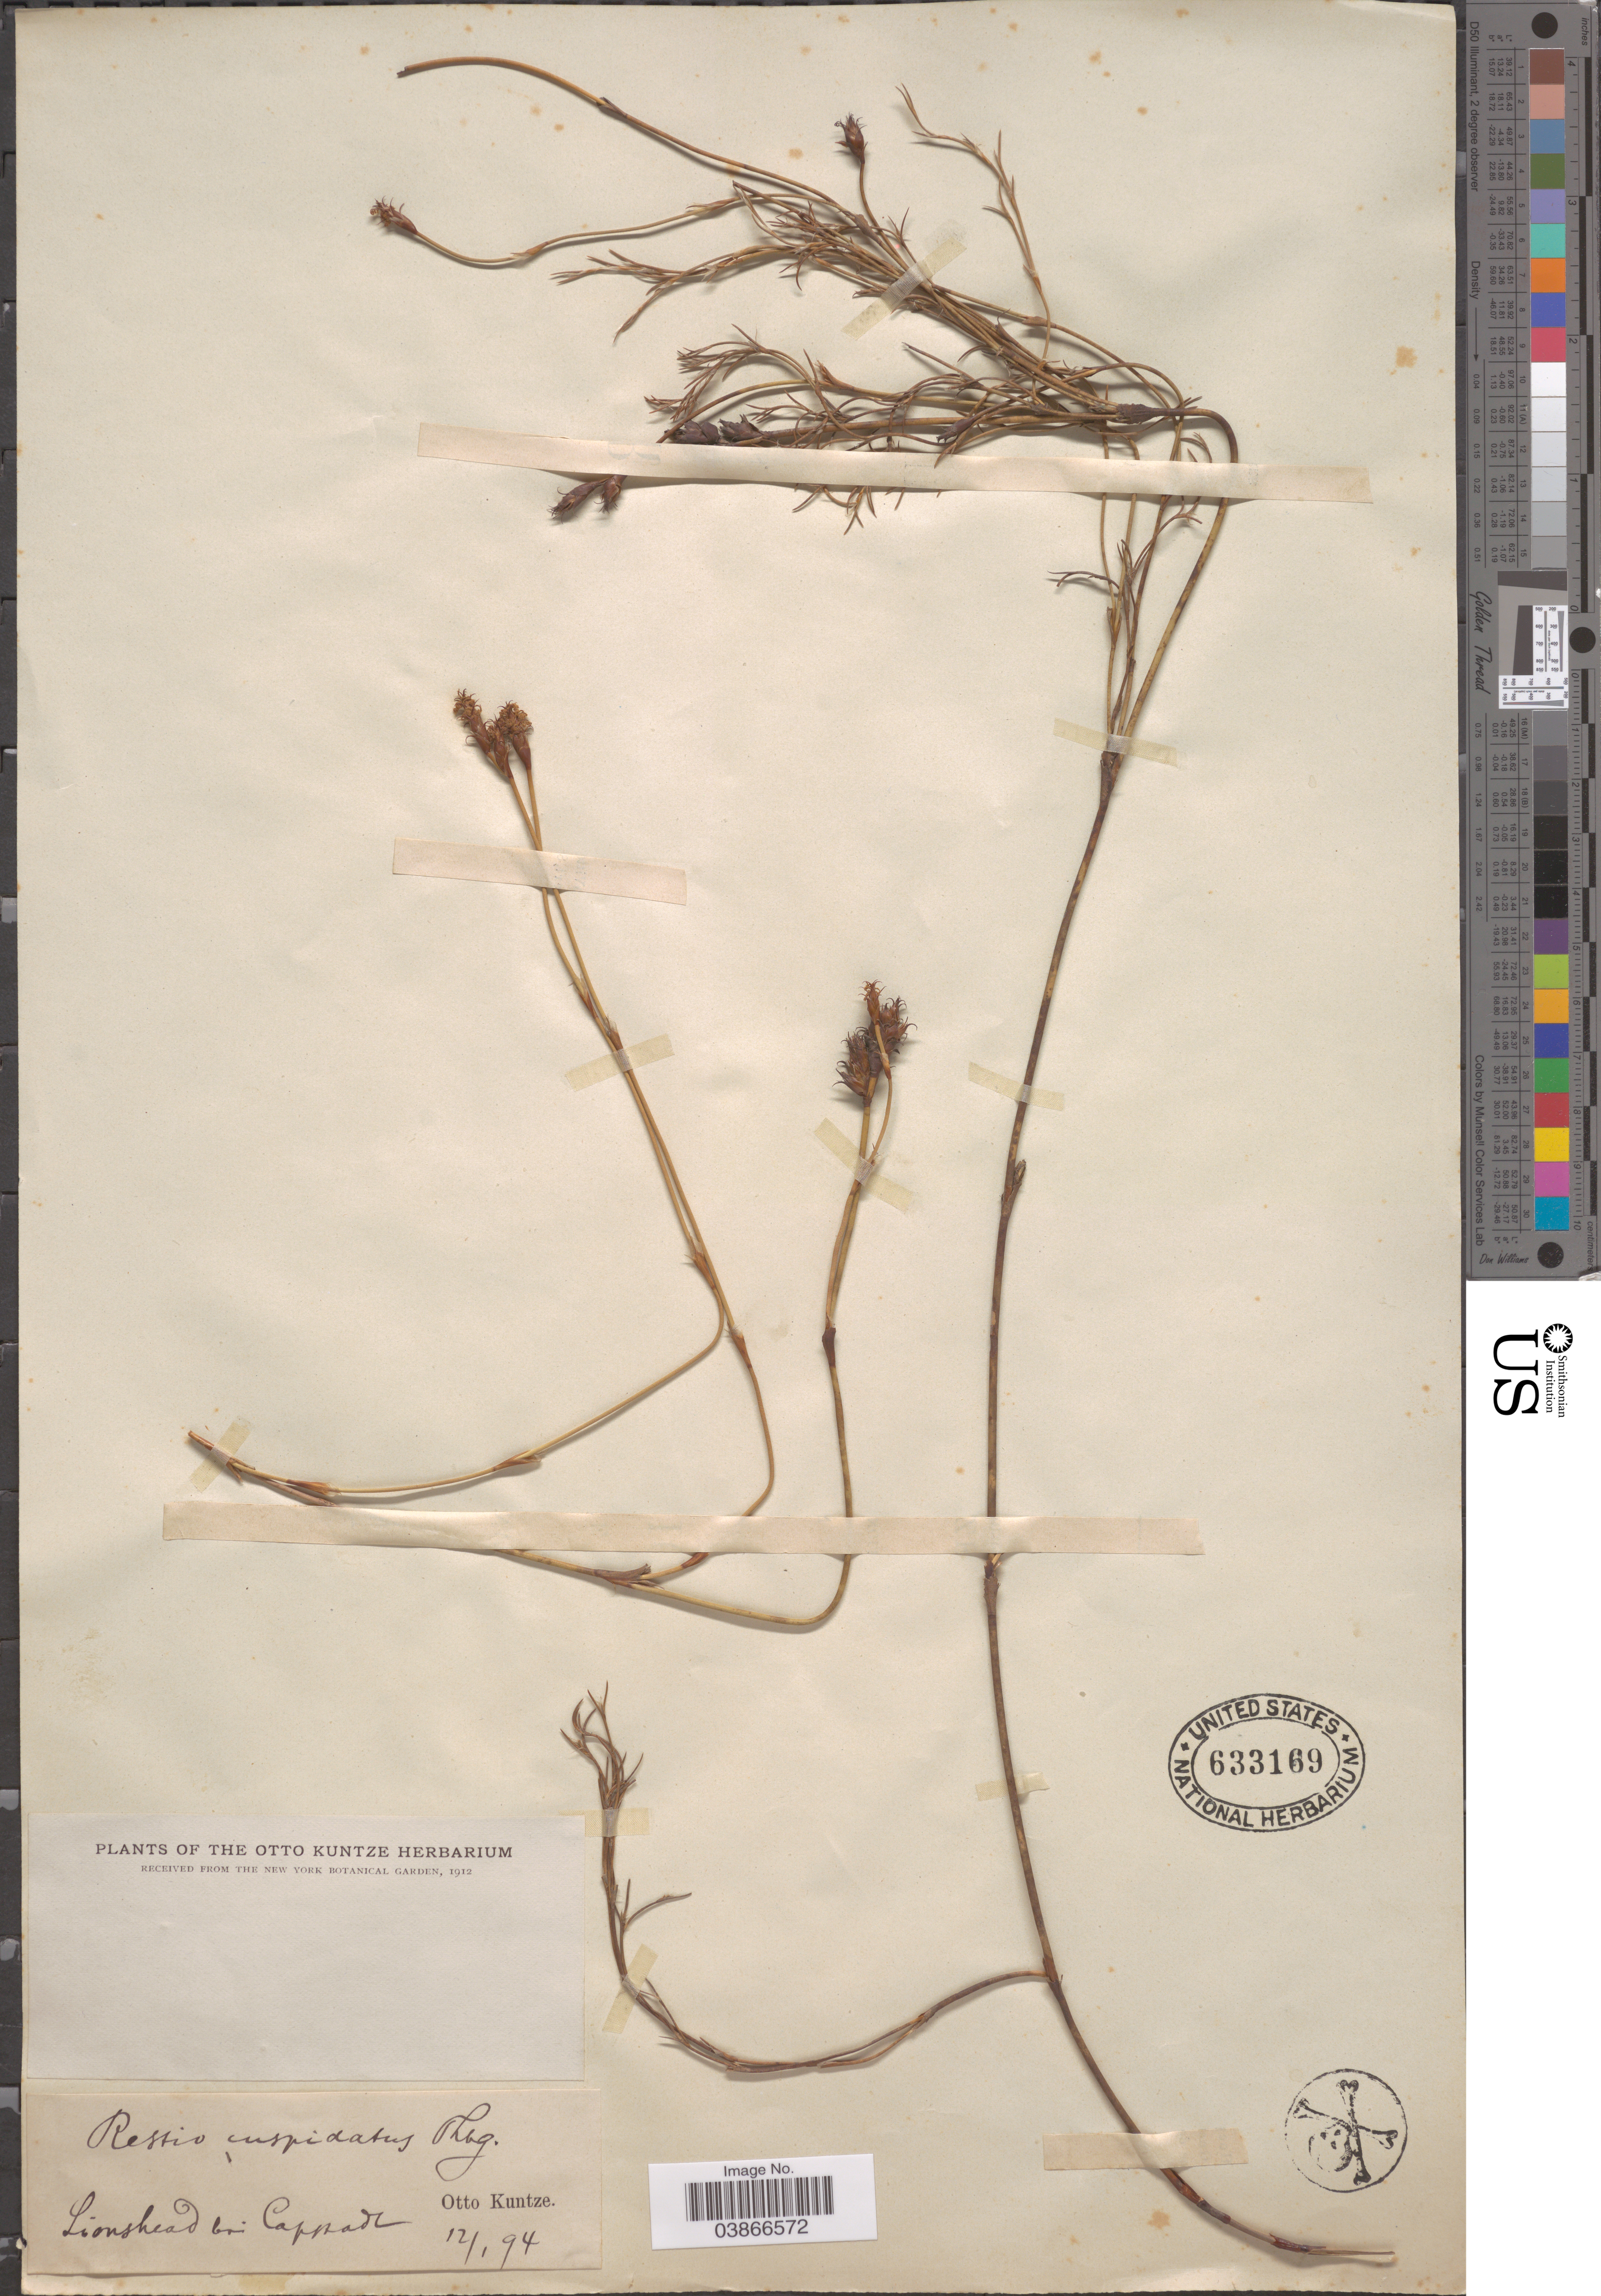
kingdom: Plantae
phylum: Tracheophyta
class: Liliopsida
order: Poales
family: Restionaceae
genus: Restio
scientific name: Restio cuspidatus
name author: Thunb.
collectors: C.E.O. Kuntze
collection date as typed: Transcribed d/m/y: 12/1/94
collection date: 1894-01-12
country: South Africa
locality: Lionshead bei Capstad.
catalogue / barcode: US 633169